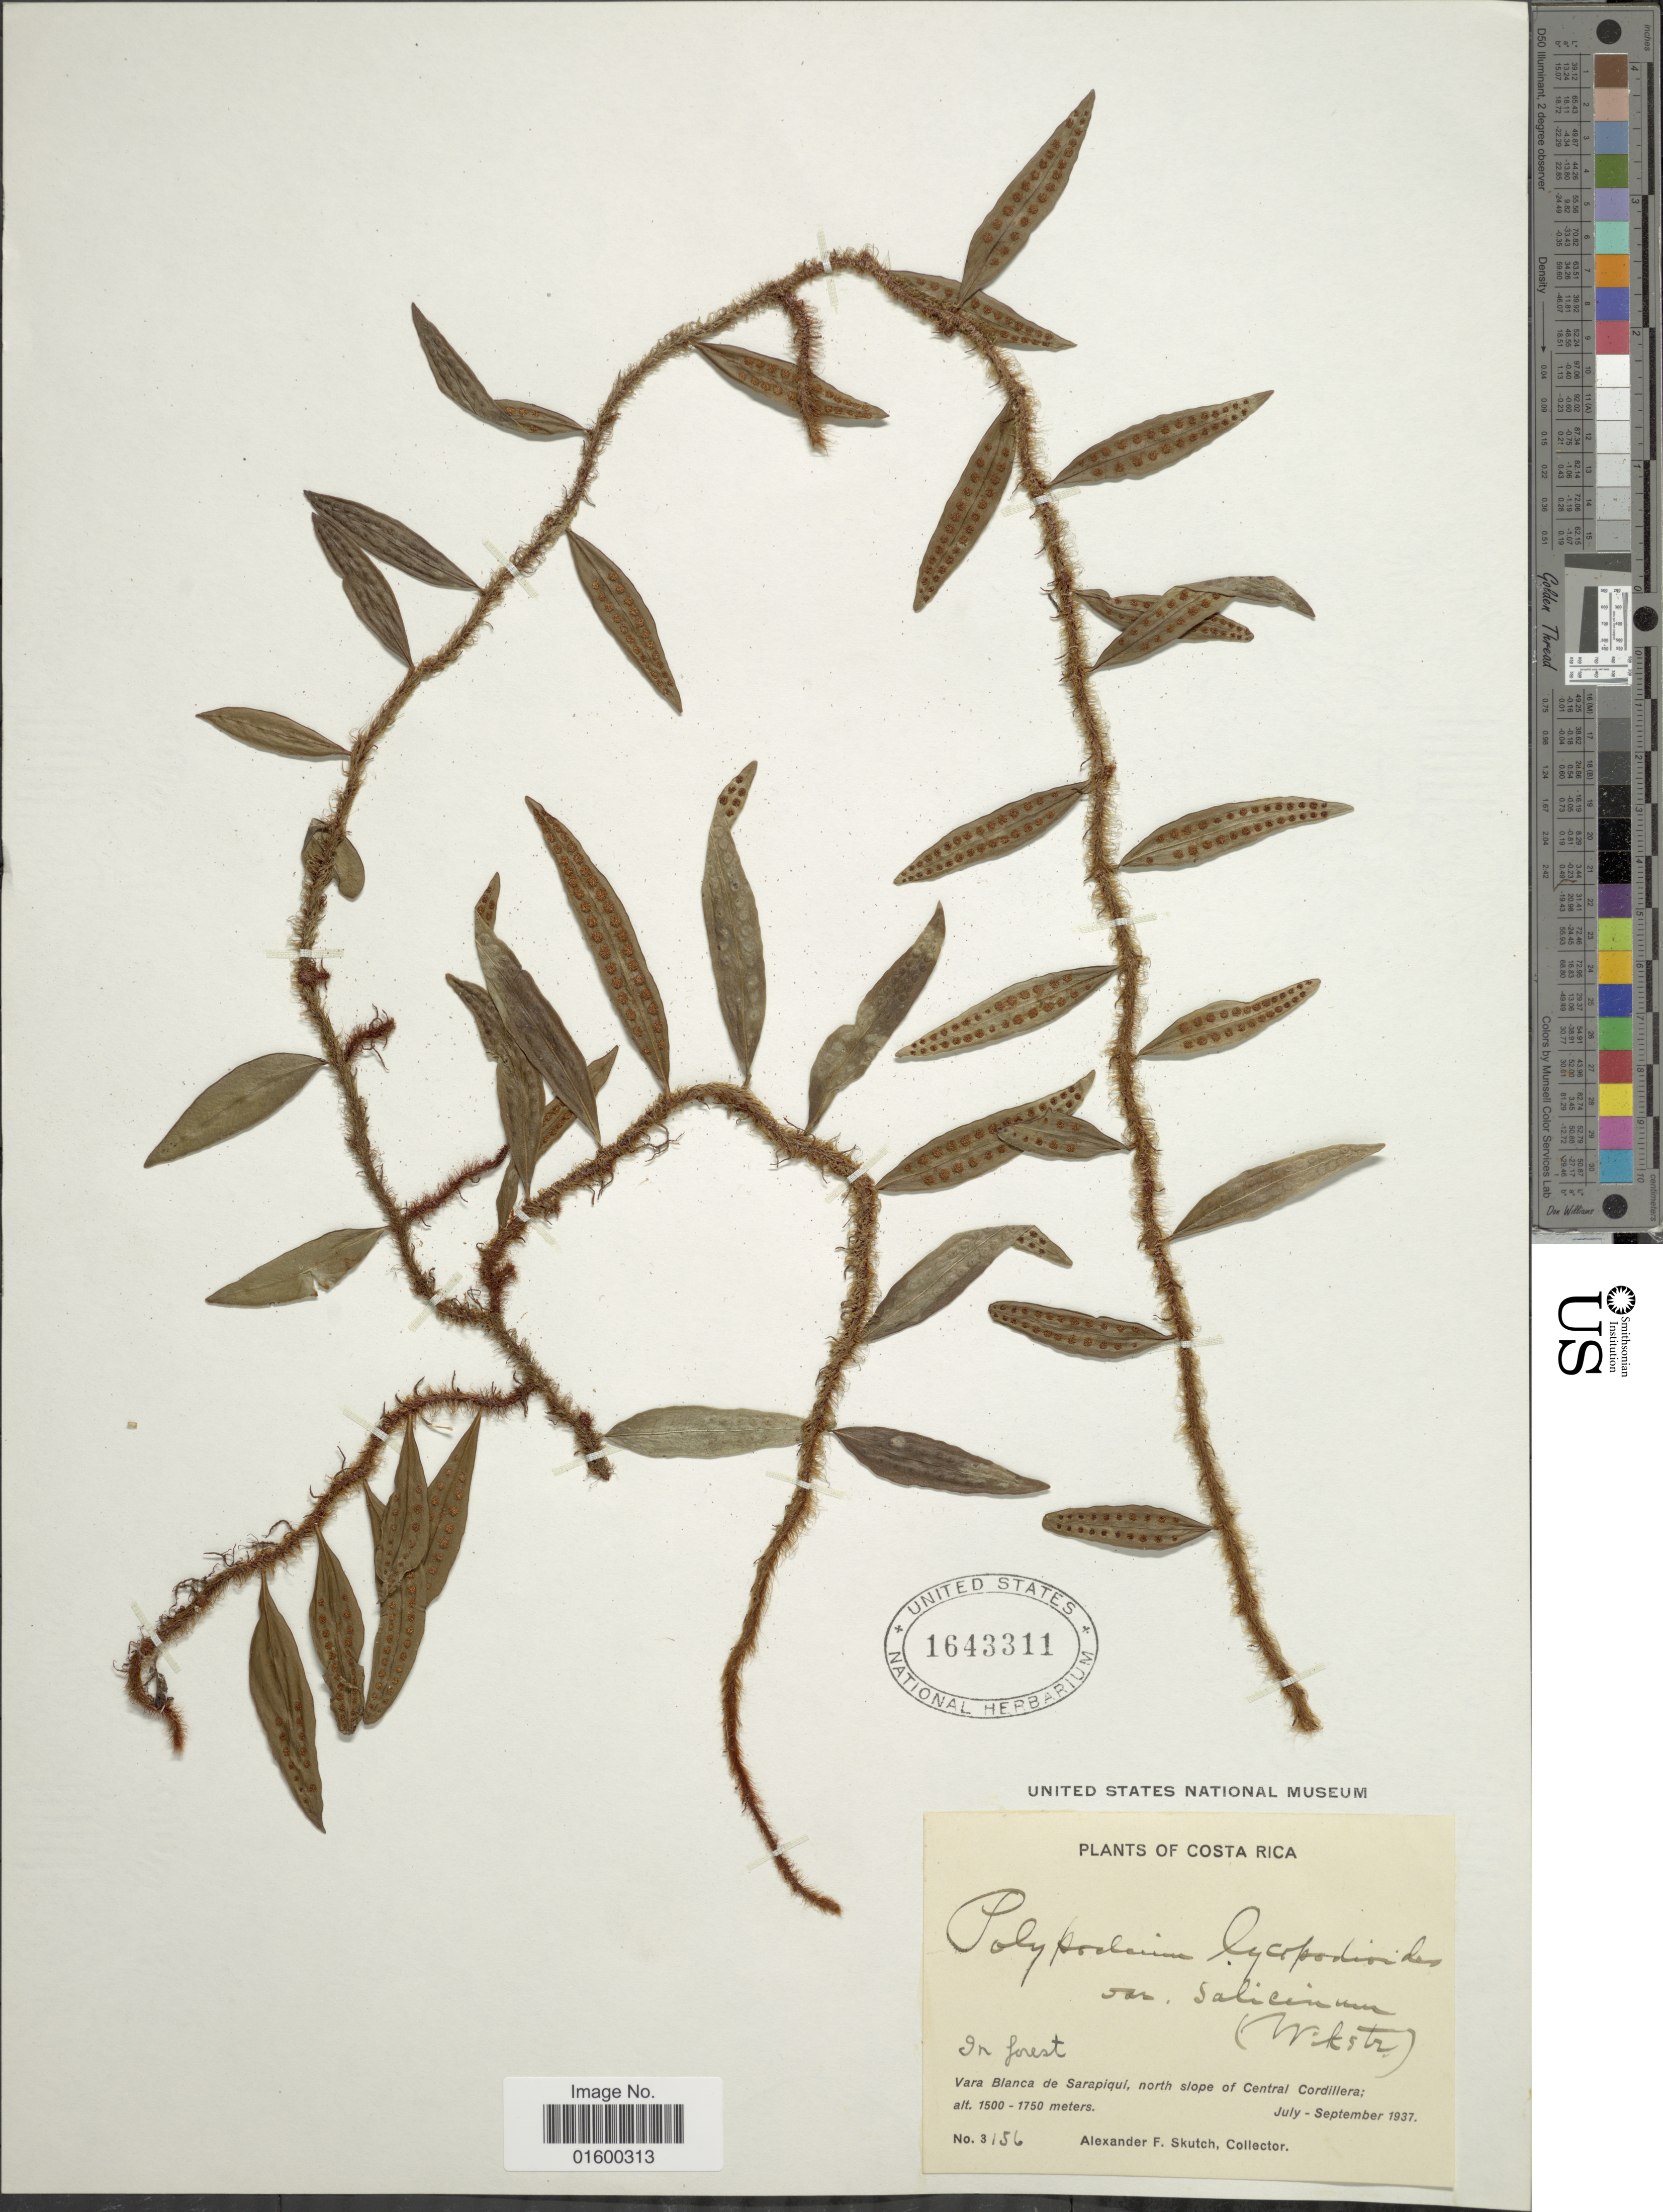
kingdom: Plantae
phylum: Tracheophyta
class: Polypodiopsida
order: Polypodiales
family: Polypodiaceae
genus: Microgramma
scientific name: Microgramma lycopodioides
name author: (L.) Copel.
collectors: A. F. Skutch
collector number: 3156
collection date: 1937-07/1937-09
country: Costa Rica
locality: Vara Blana de Sarapiqui, north slope of Central Cordillera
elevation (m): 1500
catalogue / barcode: US 1643311